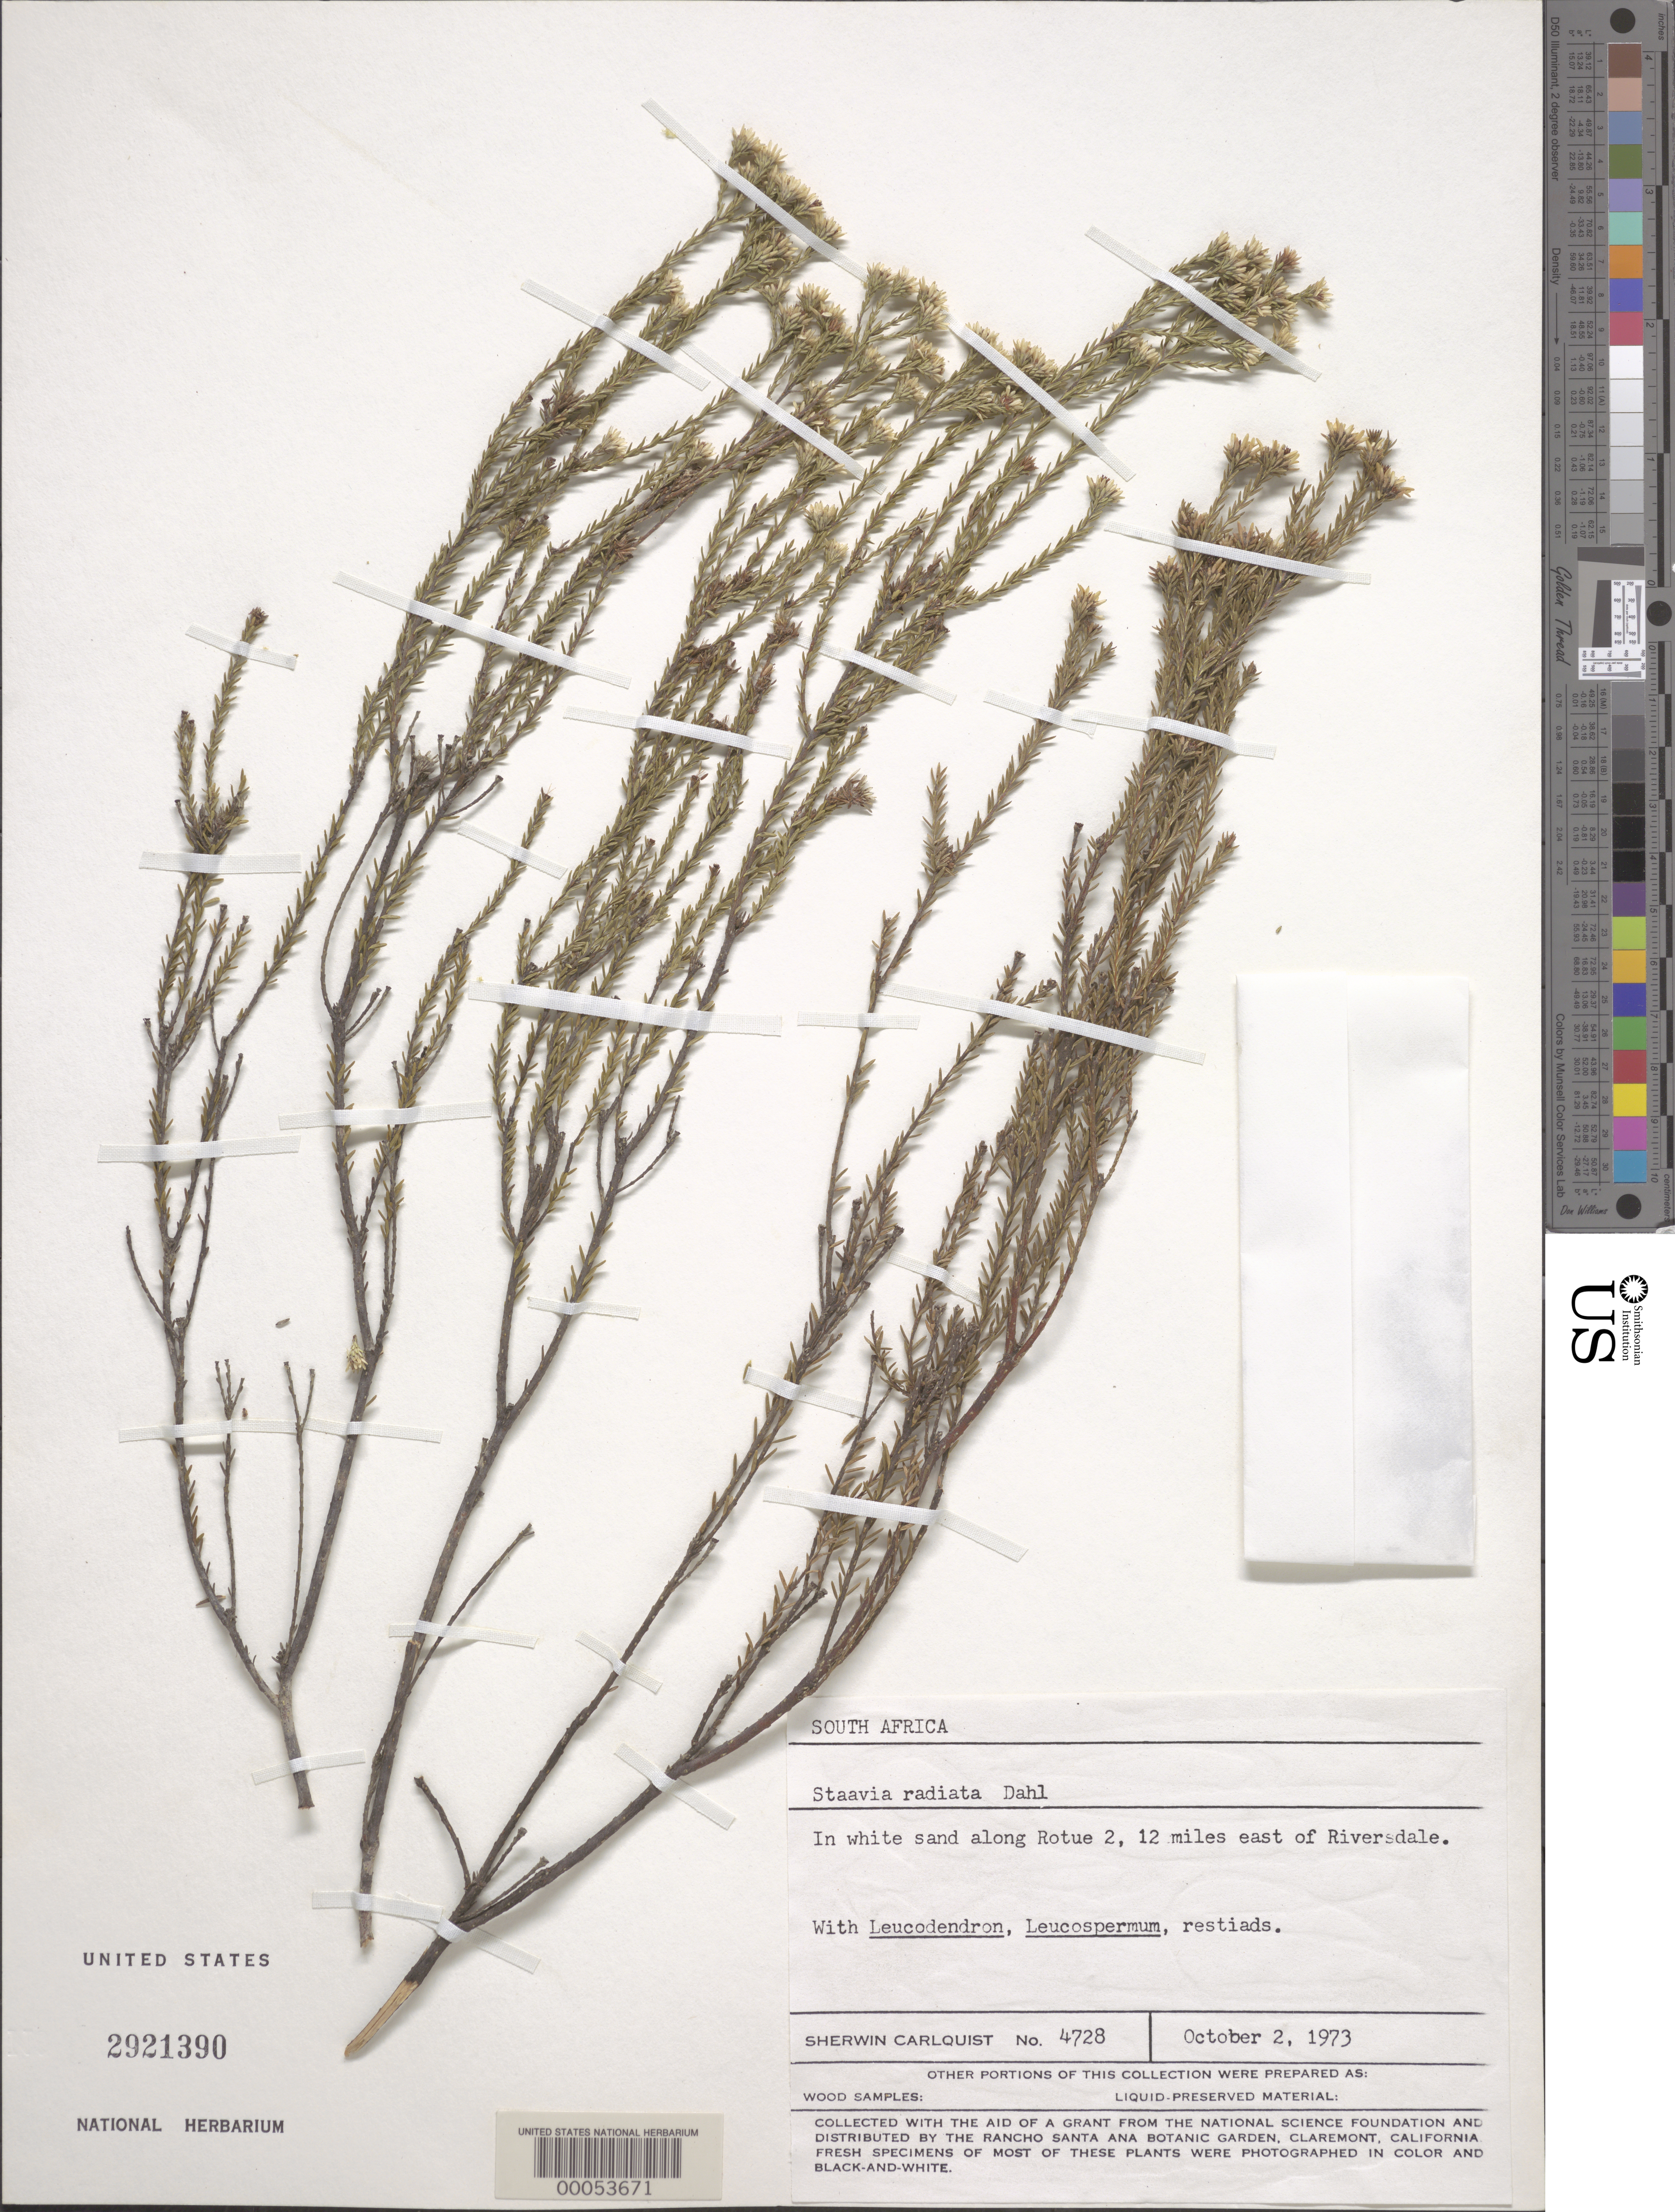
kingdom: Plantae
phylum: Tracheophyta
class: Magnoliopsida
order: Bruniales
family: Bruniaceae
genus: Staavia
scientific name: Staavia radiata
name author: (L.) Dahl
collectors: S. Carlquist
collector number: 4728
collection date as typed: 02 Oct 1973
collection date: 1973-10-02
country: South Africa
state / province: Western Cape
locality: Riversdale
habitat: Sandy soil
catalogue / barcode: US 2921390